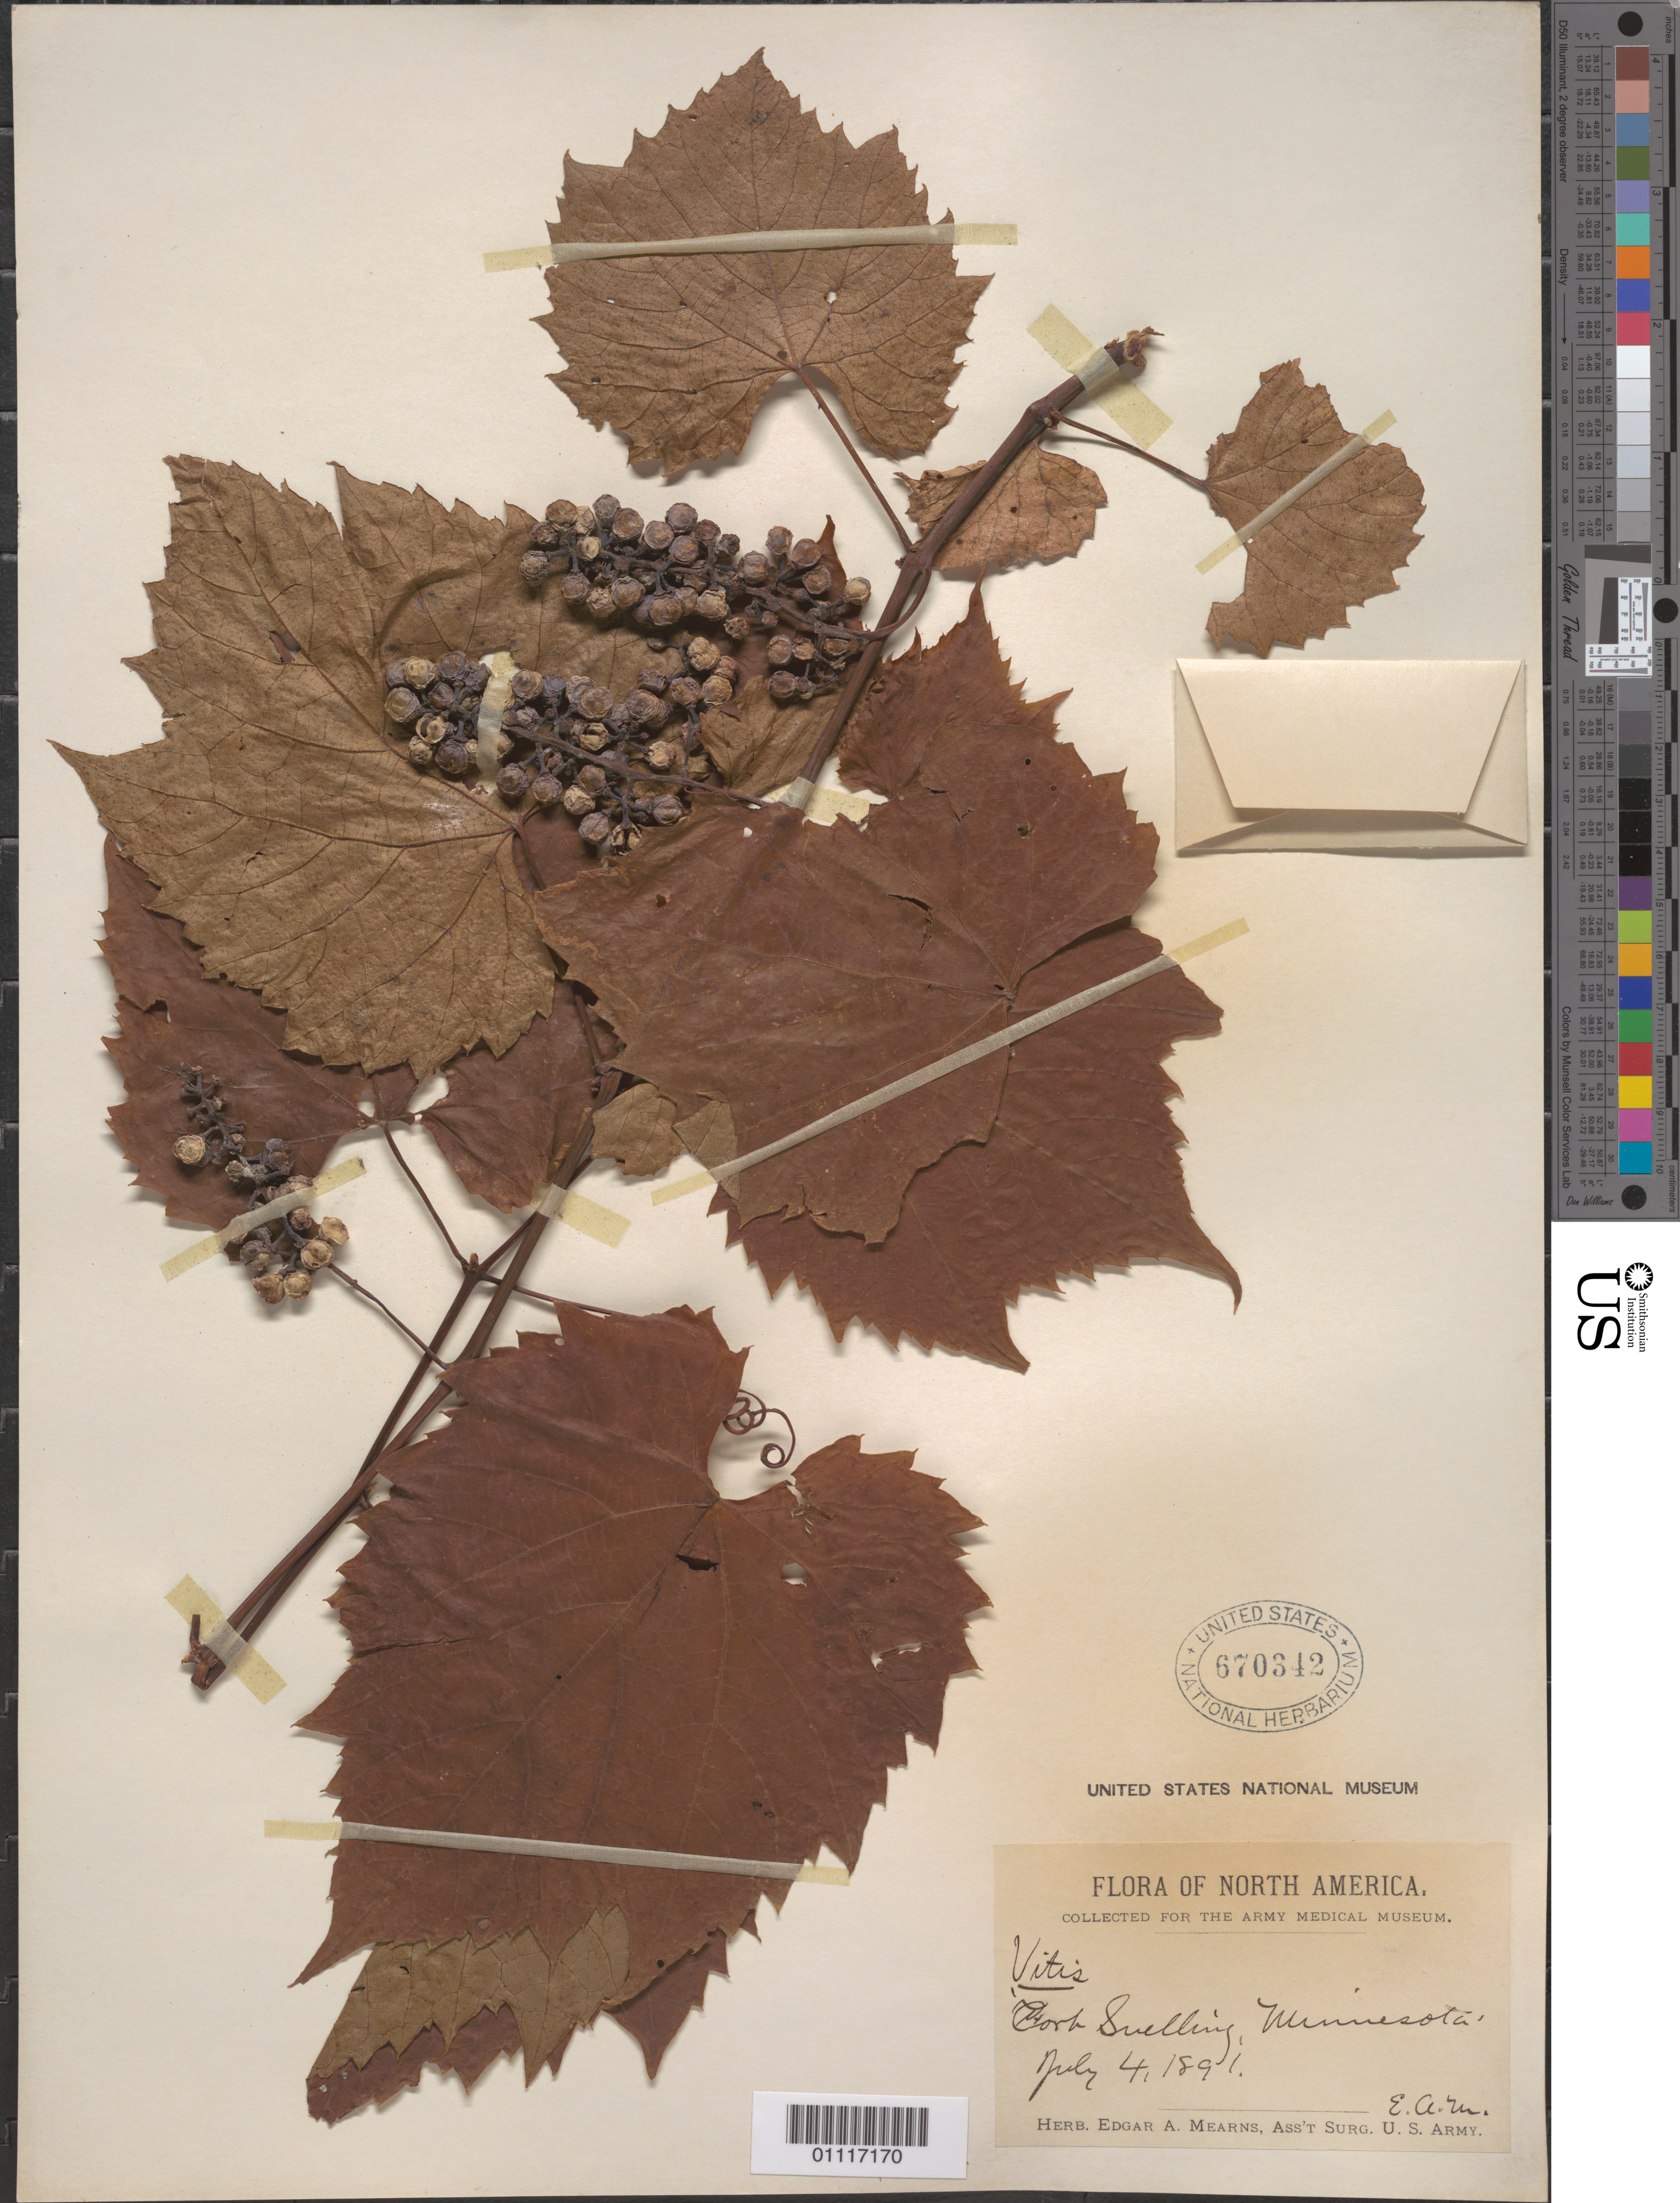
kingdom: Plantae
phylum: Tracheophyta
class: Magnoliopsida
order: Vitales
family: Vitaceae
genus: Vitis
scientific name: Vitis cordifolia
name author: Michx.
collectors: E. A. Mearns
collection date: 1891-07-04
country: United States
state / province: Minnesota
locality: Fort Snelling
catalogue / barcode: US 670342